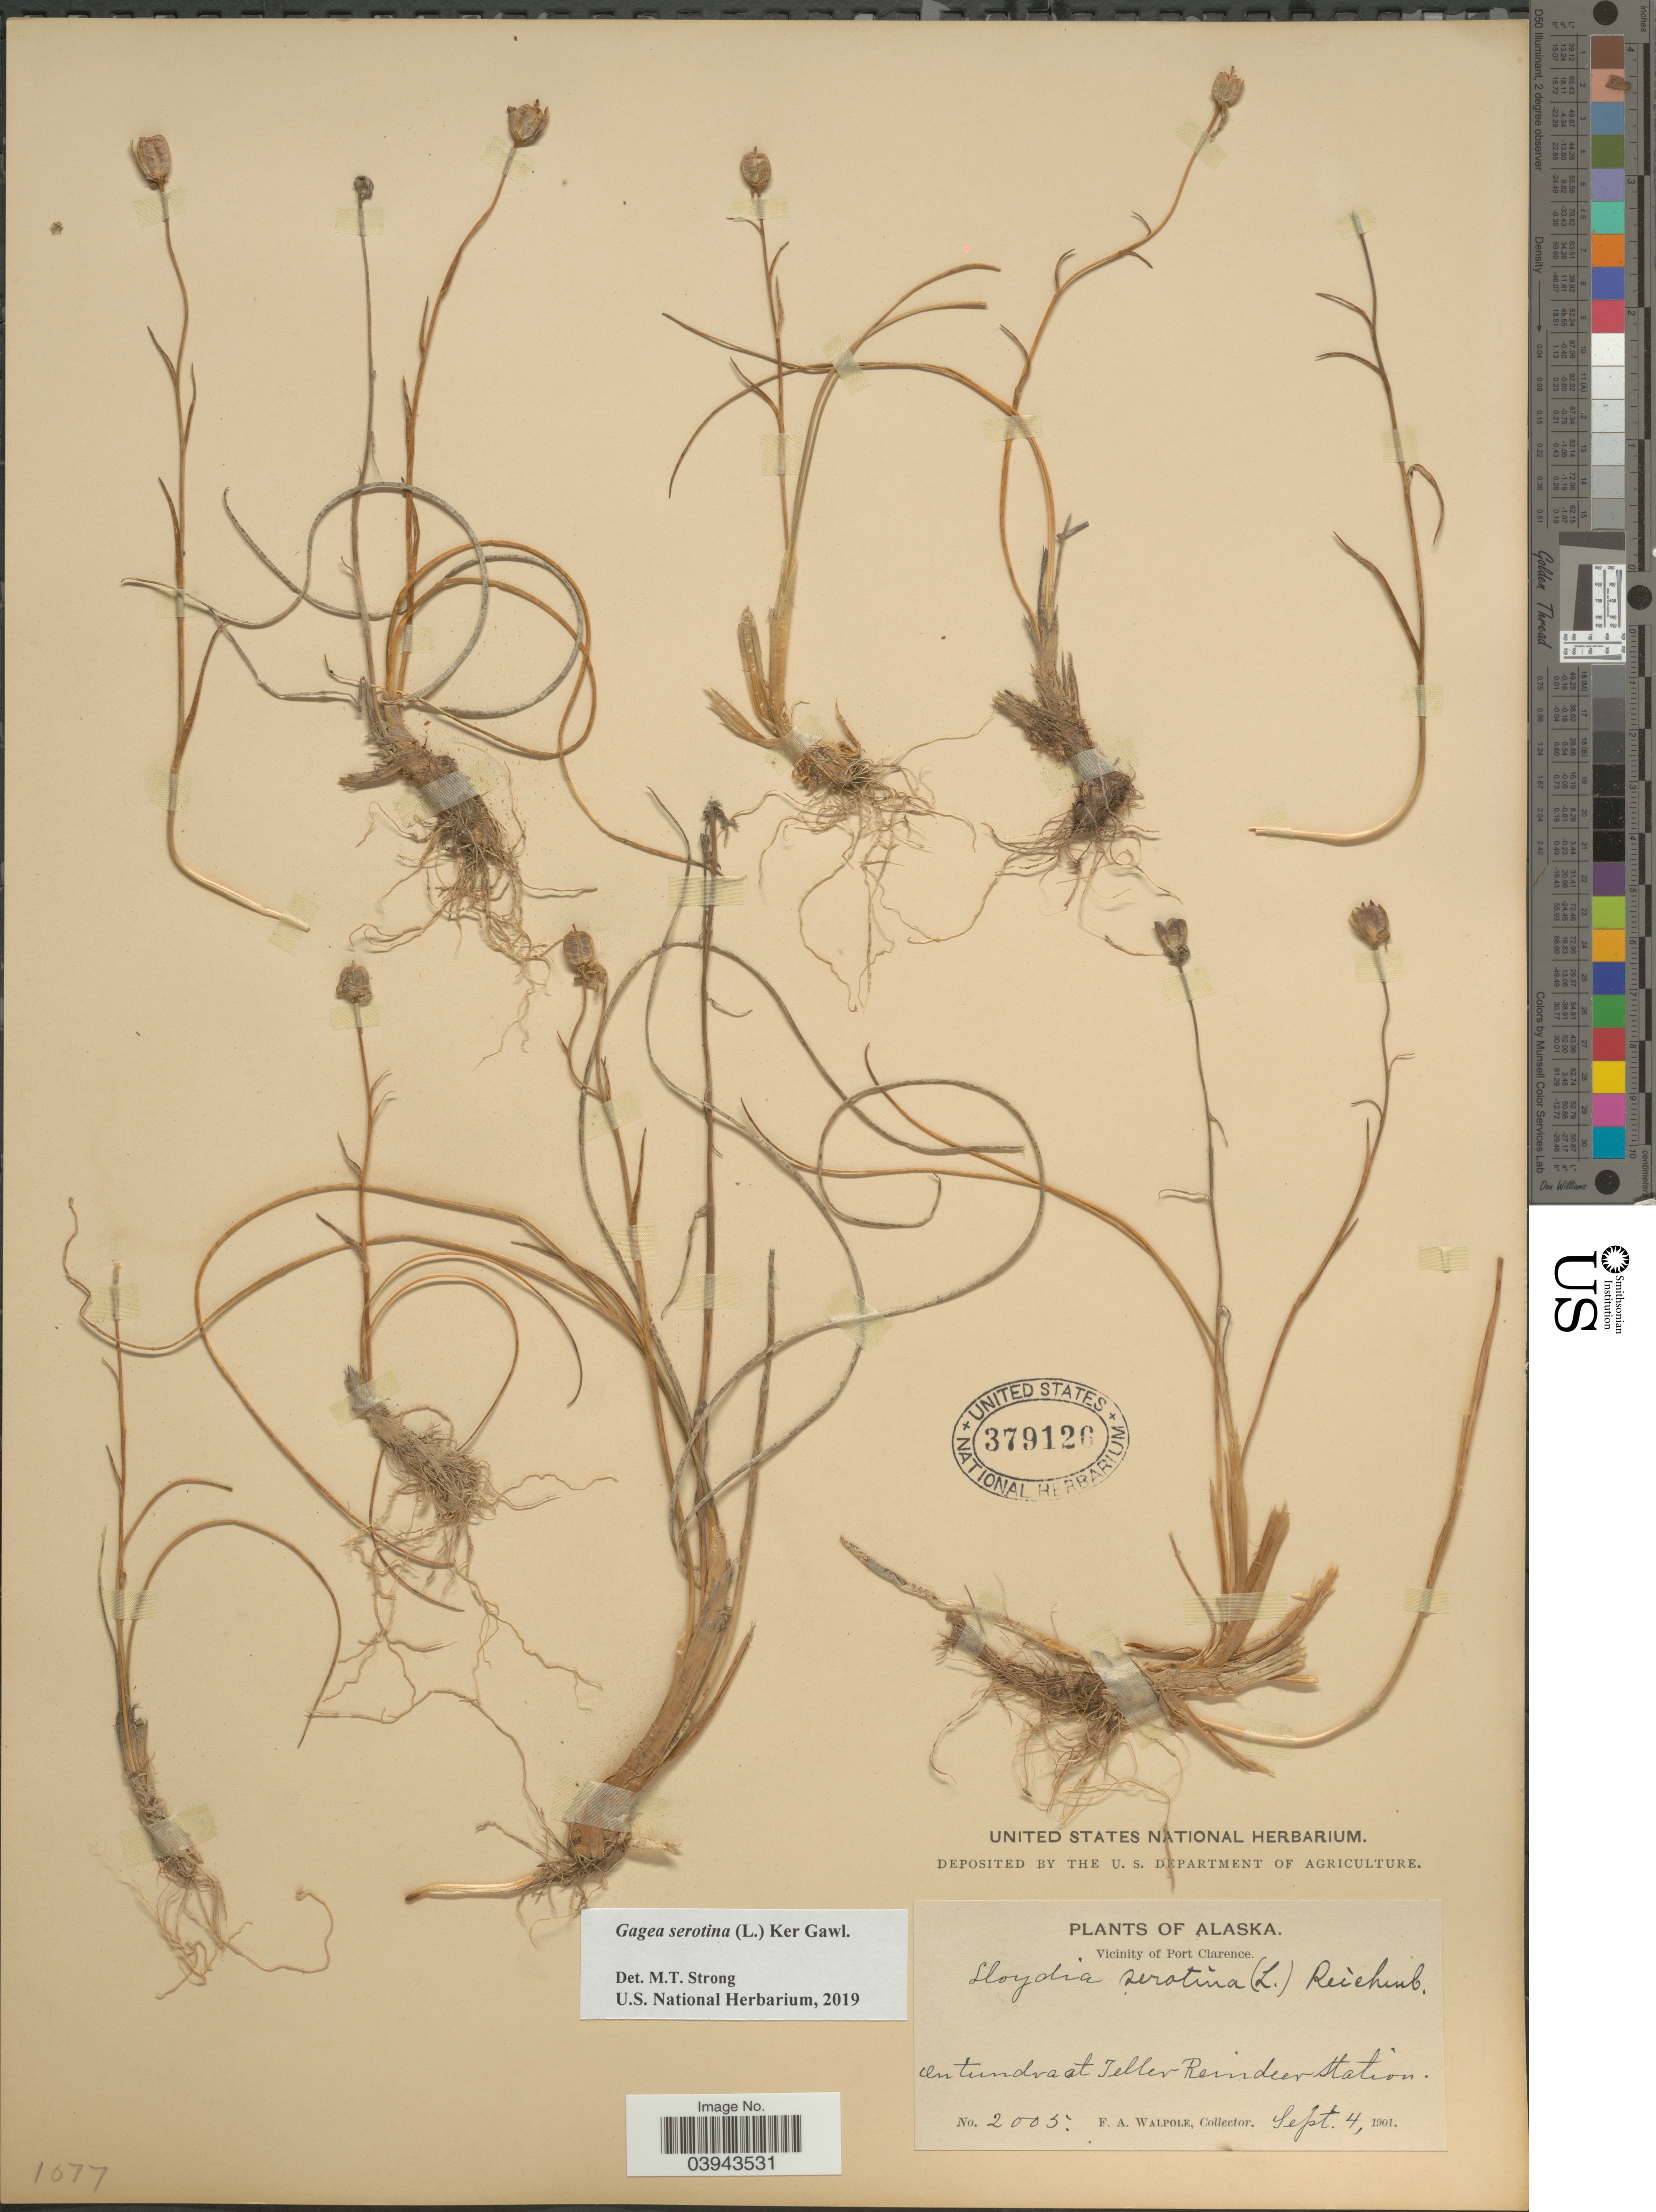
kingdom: Plantae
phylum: Tracheophyta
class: Liliopsida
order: Liliales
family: Liliaceae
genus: Lloydia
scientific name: Lloydia serotina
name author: (L.) Salisb. ex Rchb.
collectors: F. Walpole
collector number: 2005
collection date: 1901-09-04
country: United States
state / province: Alaska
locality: Vicinity of Port Clarence. On tundra at Teller Reindeer Station.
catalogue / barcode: US 379126